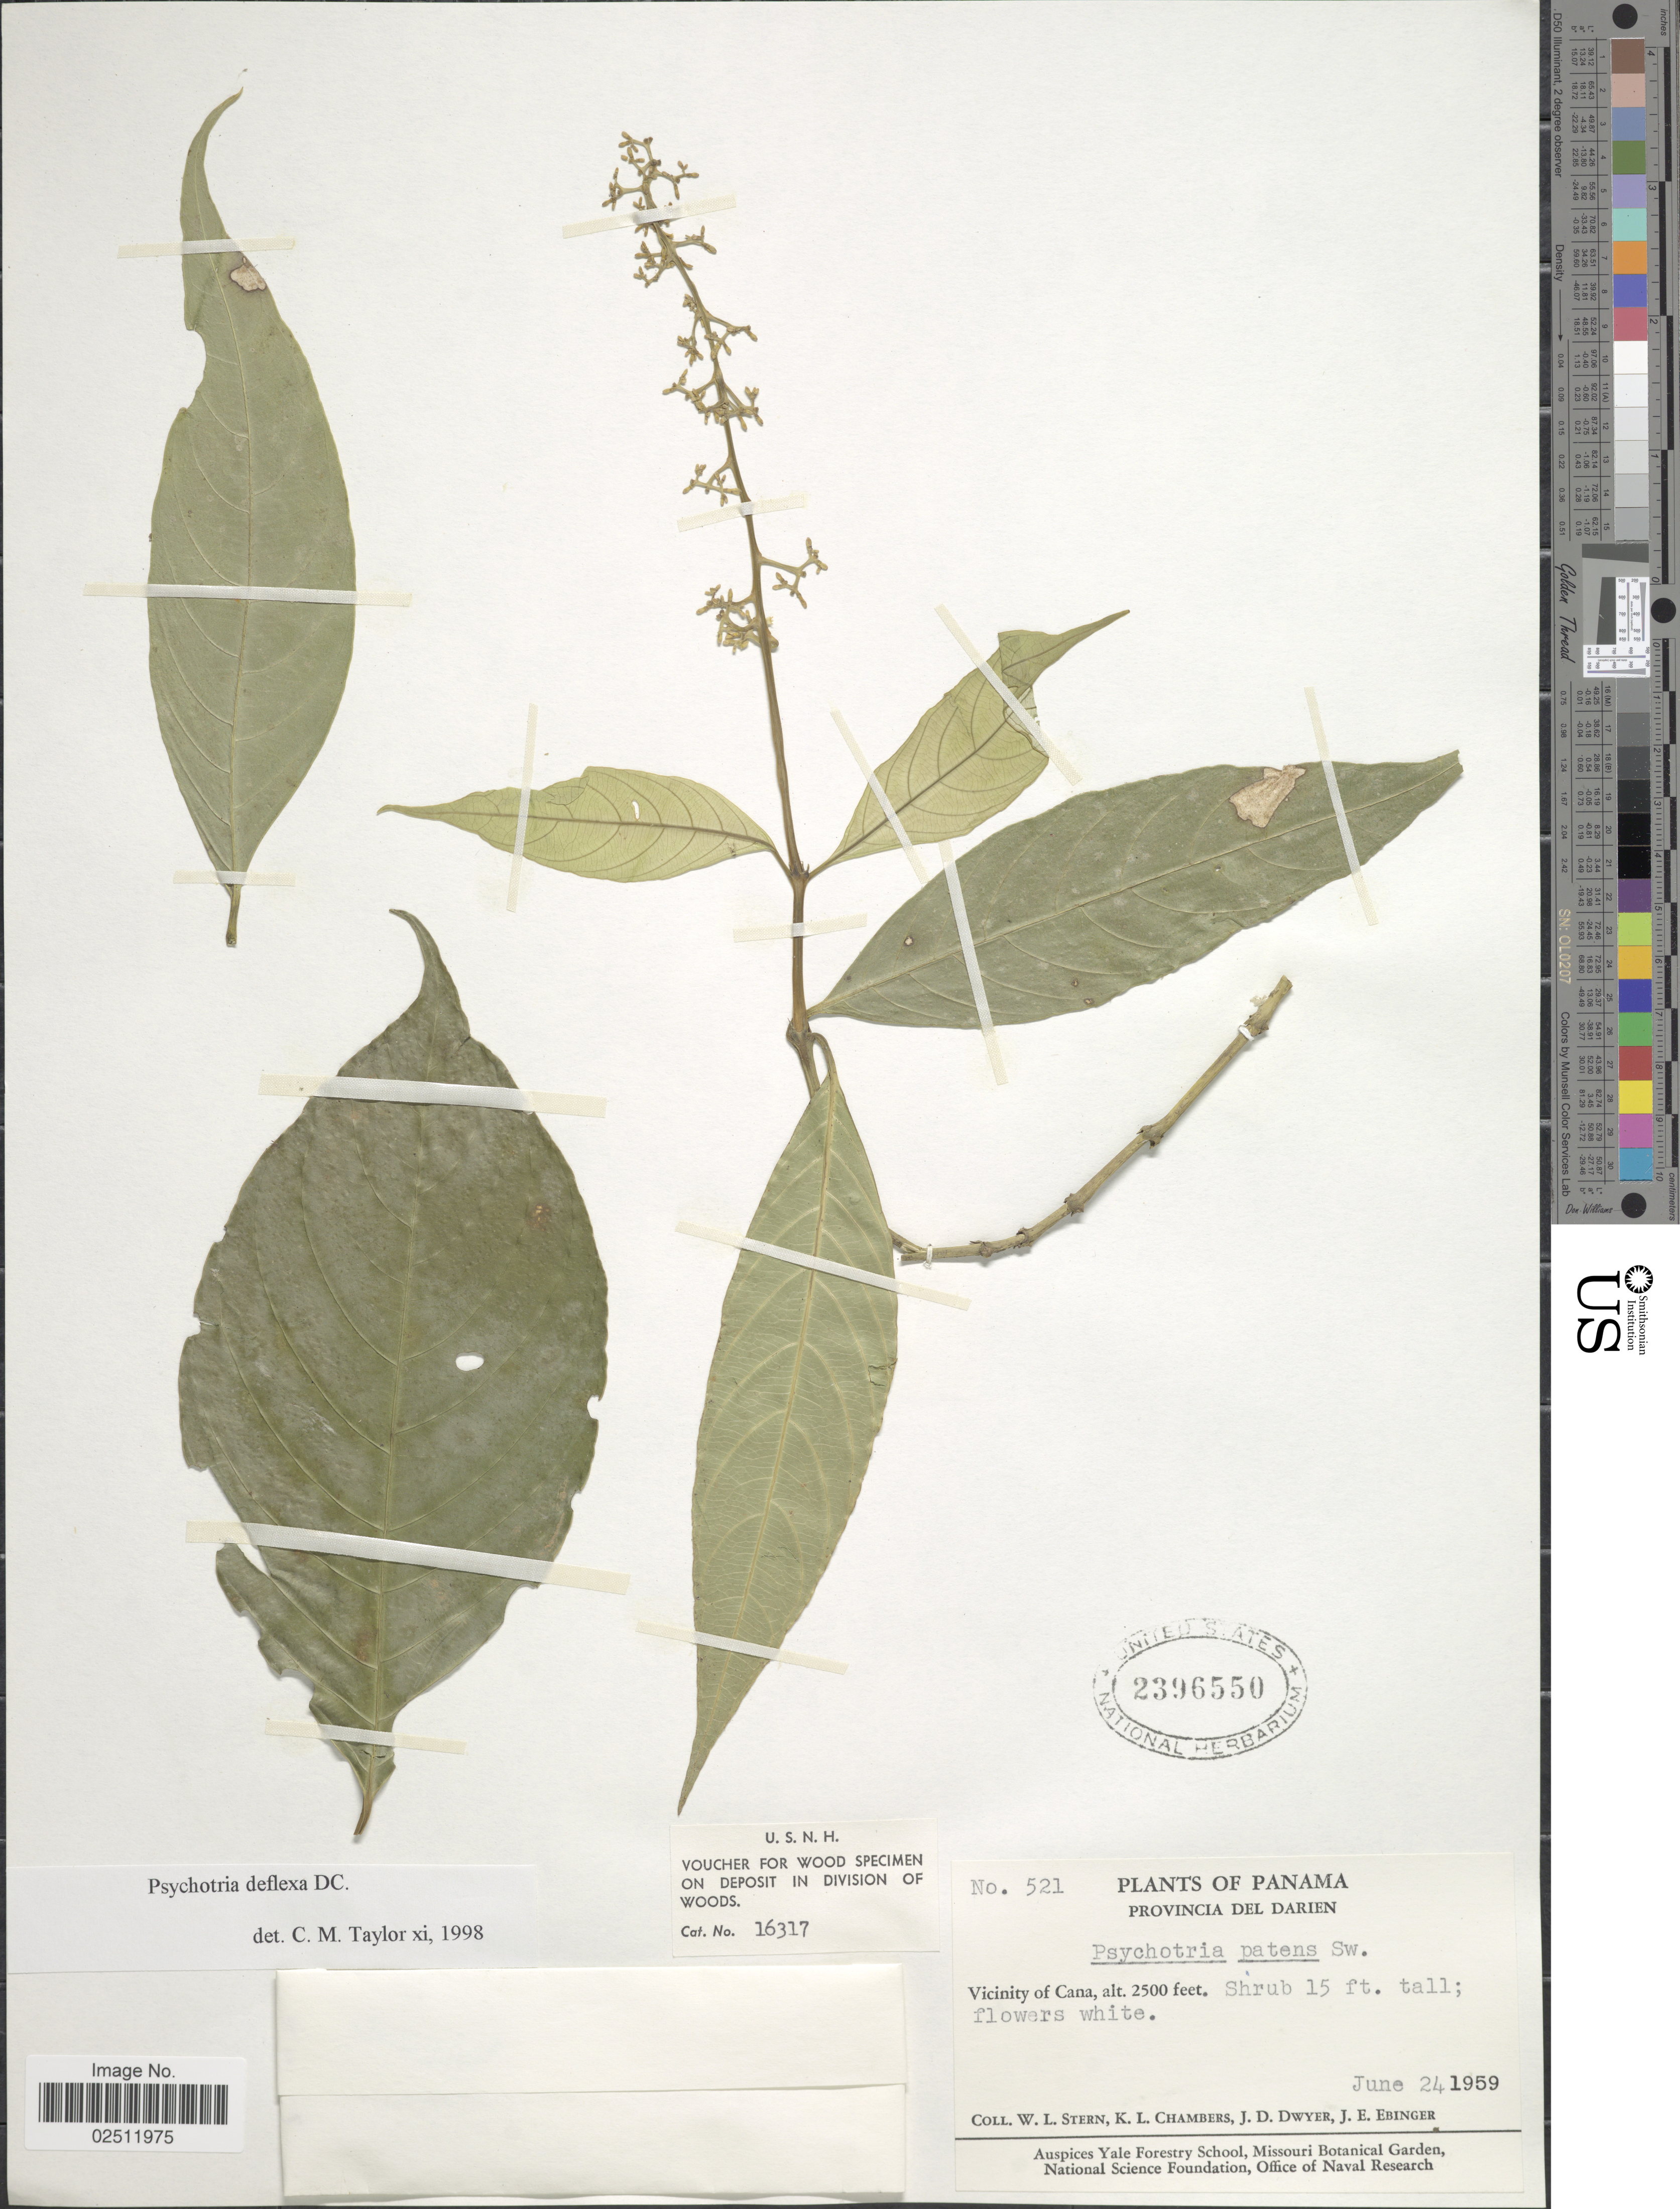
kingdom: Plantae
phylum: Tracheophyta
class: Magnoliopsida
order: Gentianales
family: Rubiaceae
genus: Psychotria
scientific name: Psychotria deflexa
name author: DC.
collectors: W. L. Stern, K. Chambers, J. D. Dwyer & J. Ebinger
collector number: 521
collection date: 1959-06-24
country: Panama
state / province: Darién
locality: Provincia del Darien, Vicinity of Cana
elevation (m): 762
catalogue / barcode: US 2396550